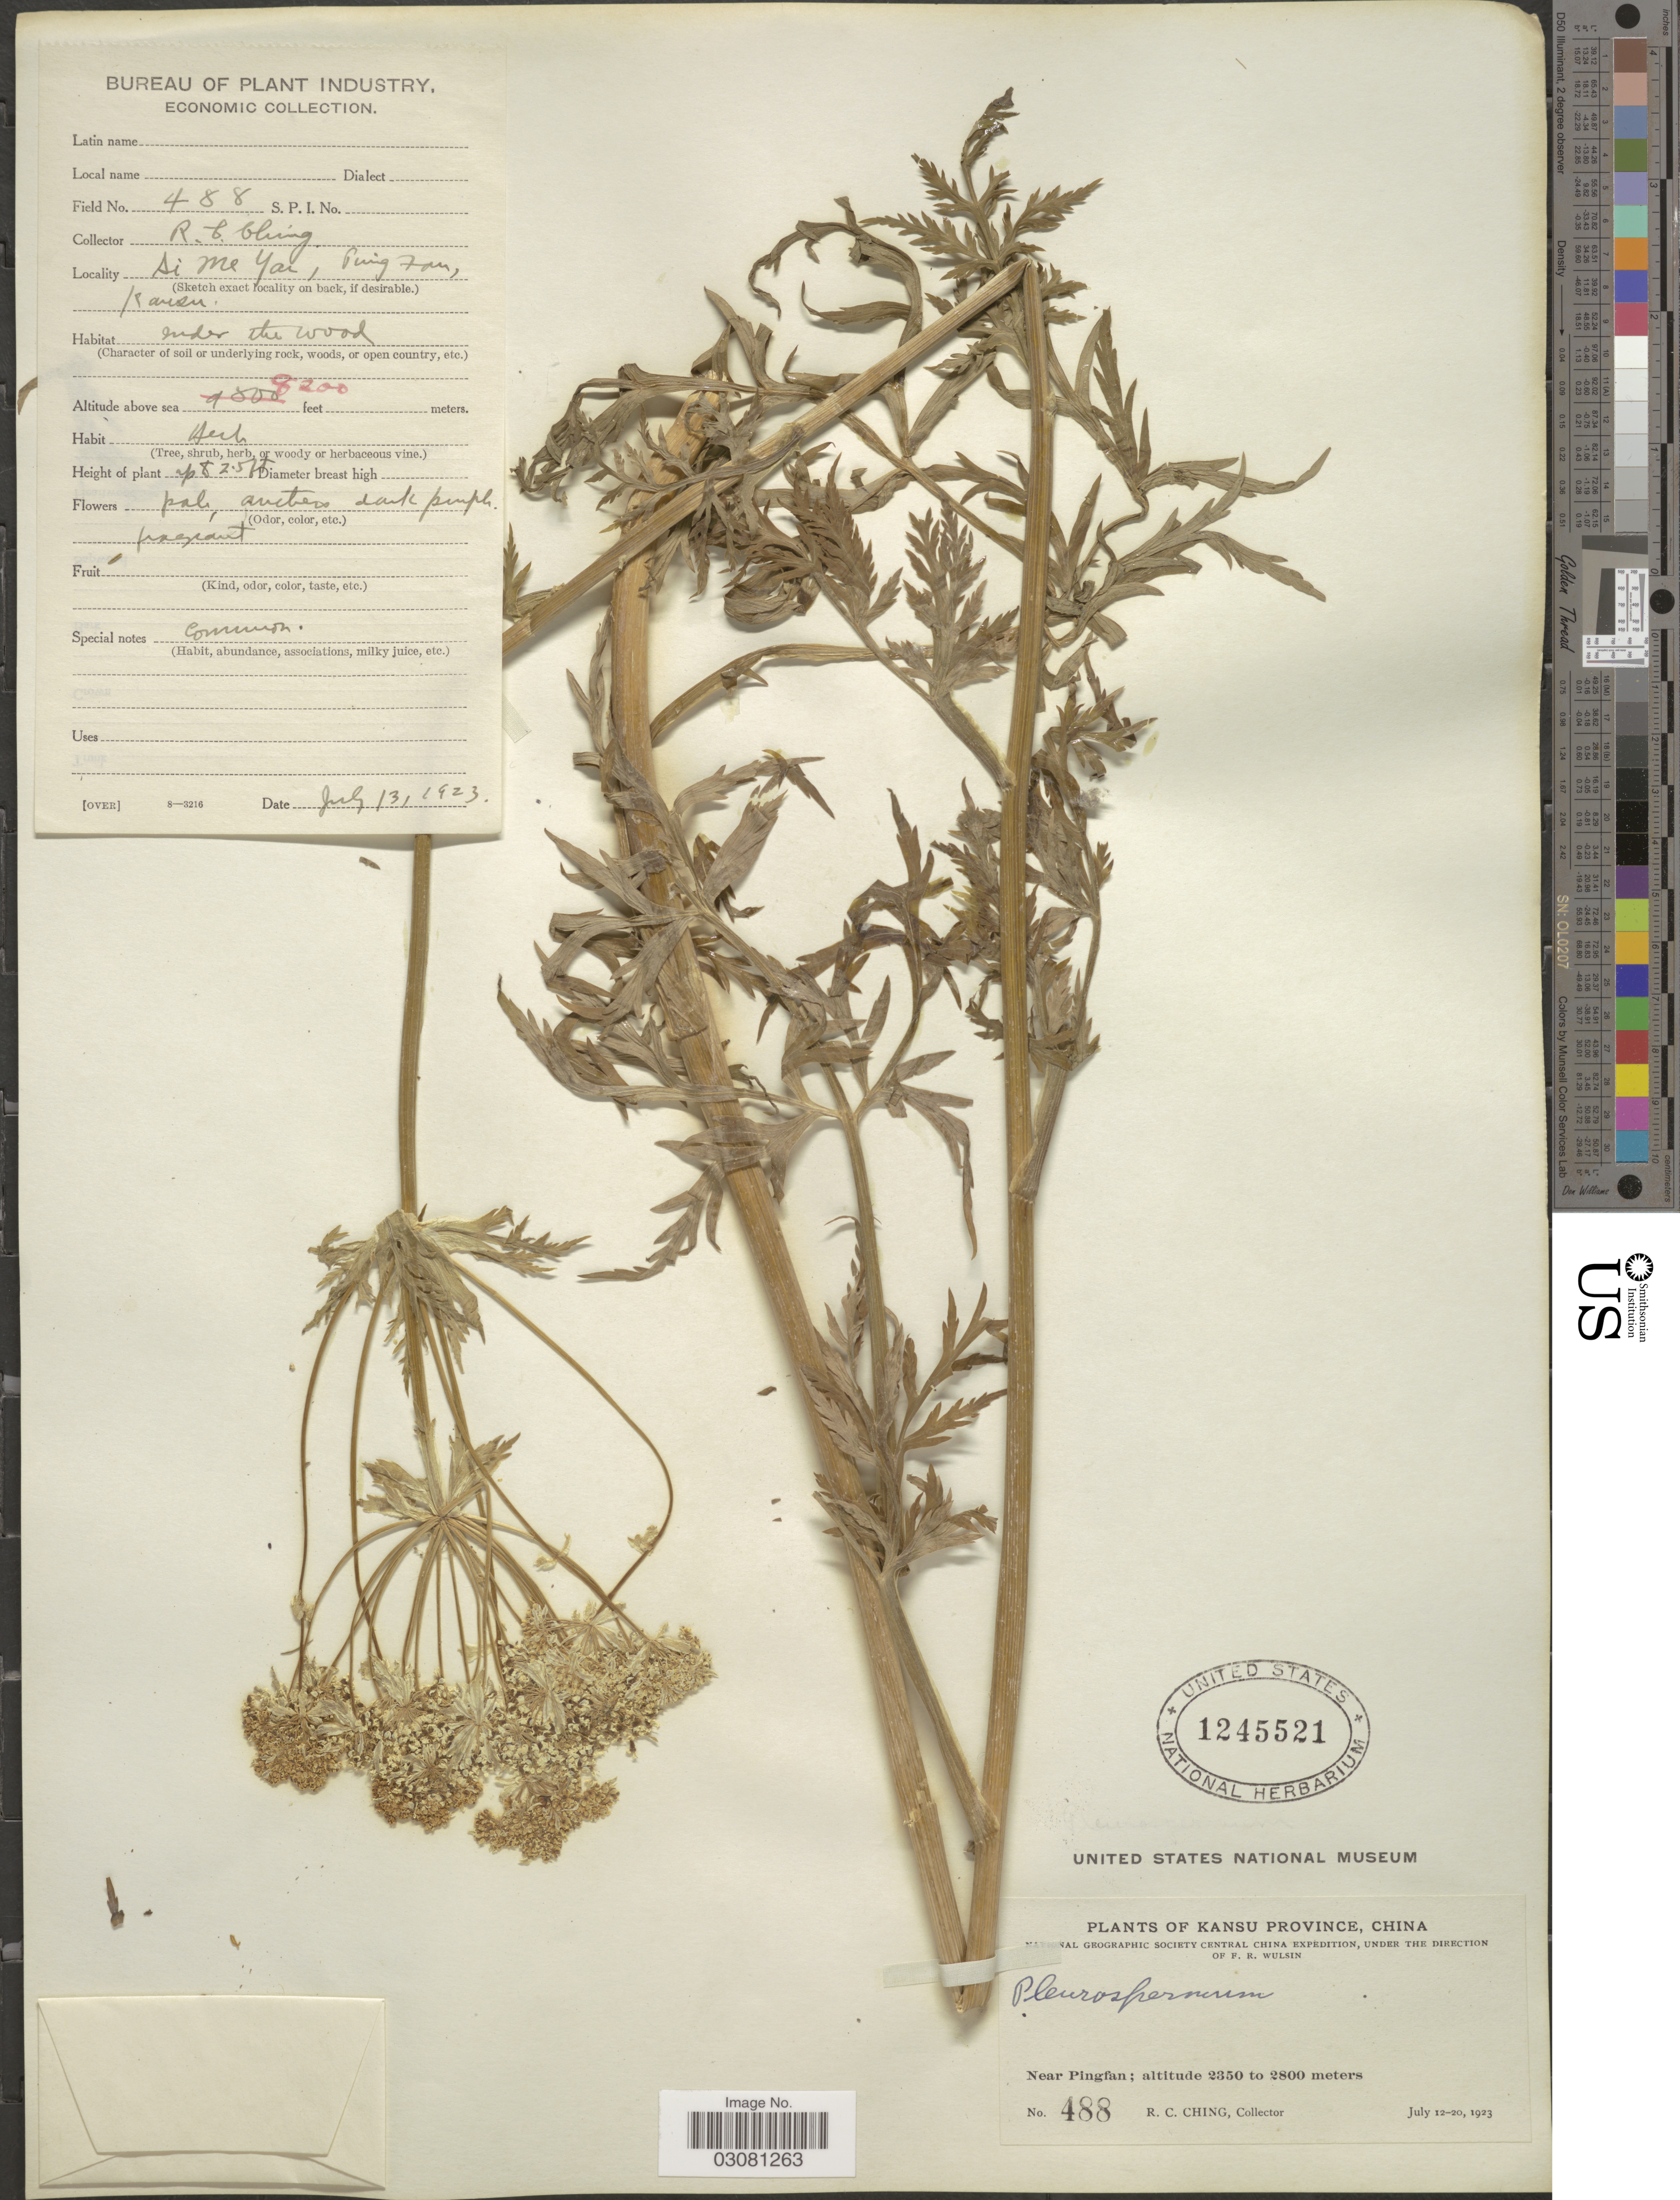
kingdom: Plantae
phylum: Tracheophyta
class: Magnoliopsida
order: Apiales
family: Apiaceae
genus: Pleurospermum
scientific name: Pleurospermum sp.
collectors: R. C. Ching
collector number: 488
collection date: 1923-07-13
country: China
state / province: Gansu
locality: Si Me Yar [interpreted]. Kansu. Near Pingfan.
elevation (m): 8200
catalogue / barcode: US 1245521